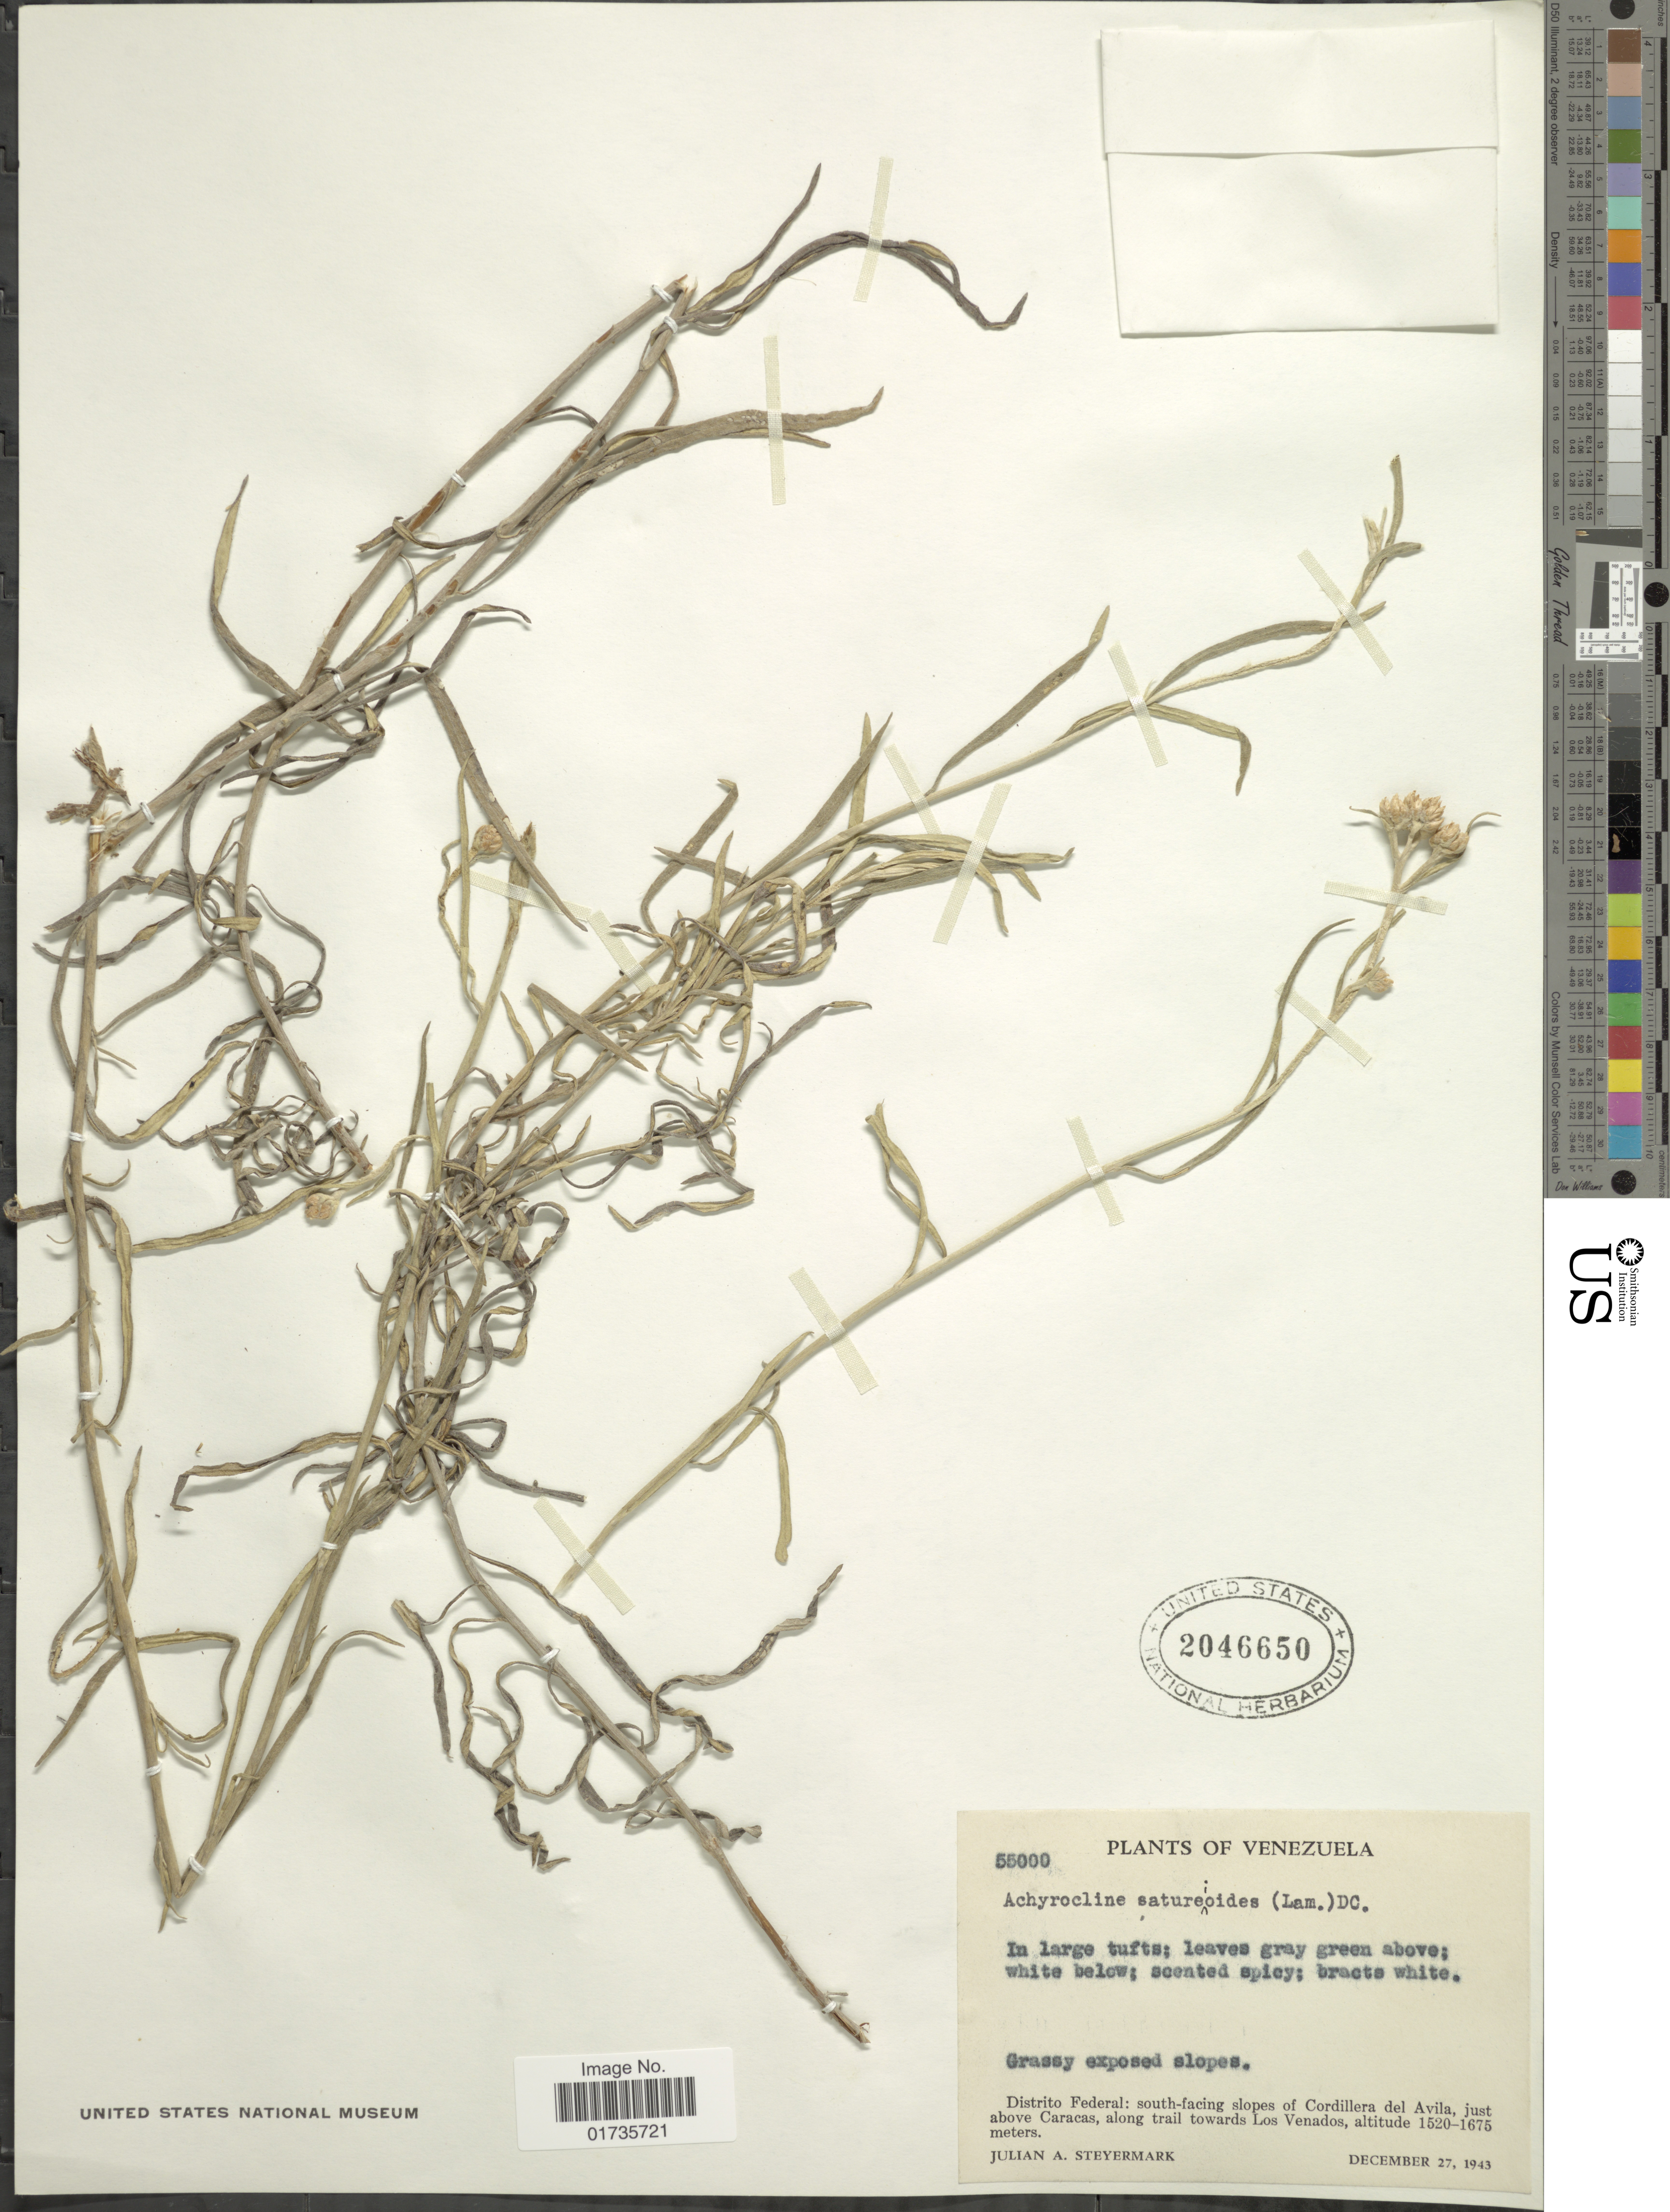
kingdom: Plantae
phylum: Tracheophyta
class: Magnoliopsida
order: Asterales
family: Asteraceae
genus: Achyrocline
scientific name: Achyrocline satureioides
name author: (Lam.) DC.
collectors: J. Steyermark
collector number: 55000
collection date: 1943-12-27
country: Venezuela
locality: Distrito Federal: south-facing slopes of Cordillera del Avila, just above Caracas, along trail towards Los Venados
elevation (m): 1520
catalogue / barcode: US 2046650